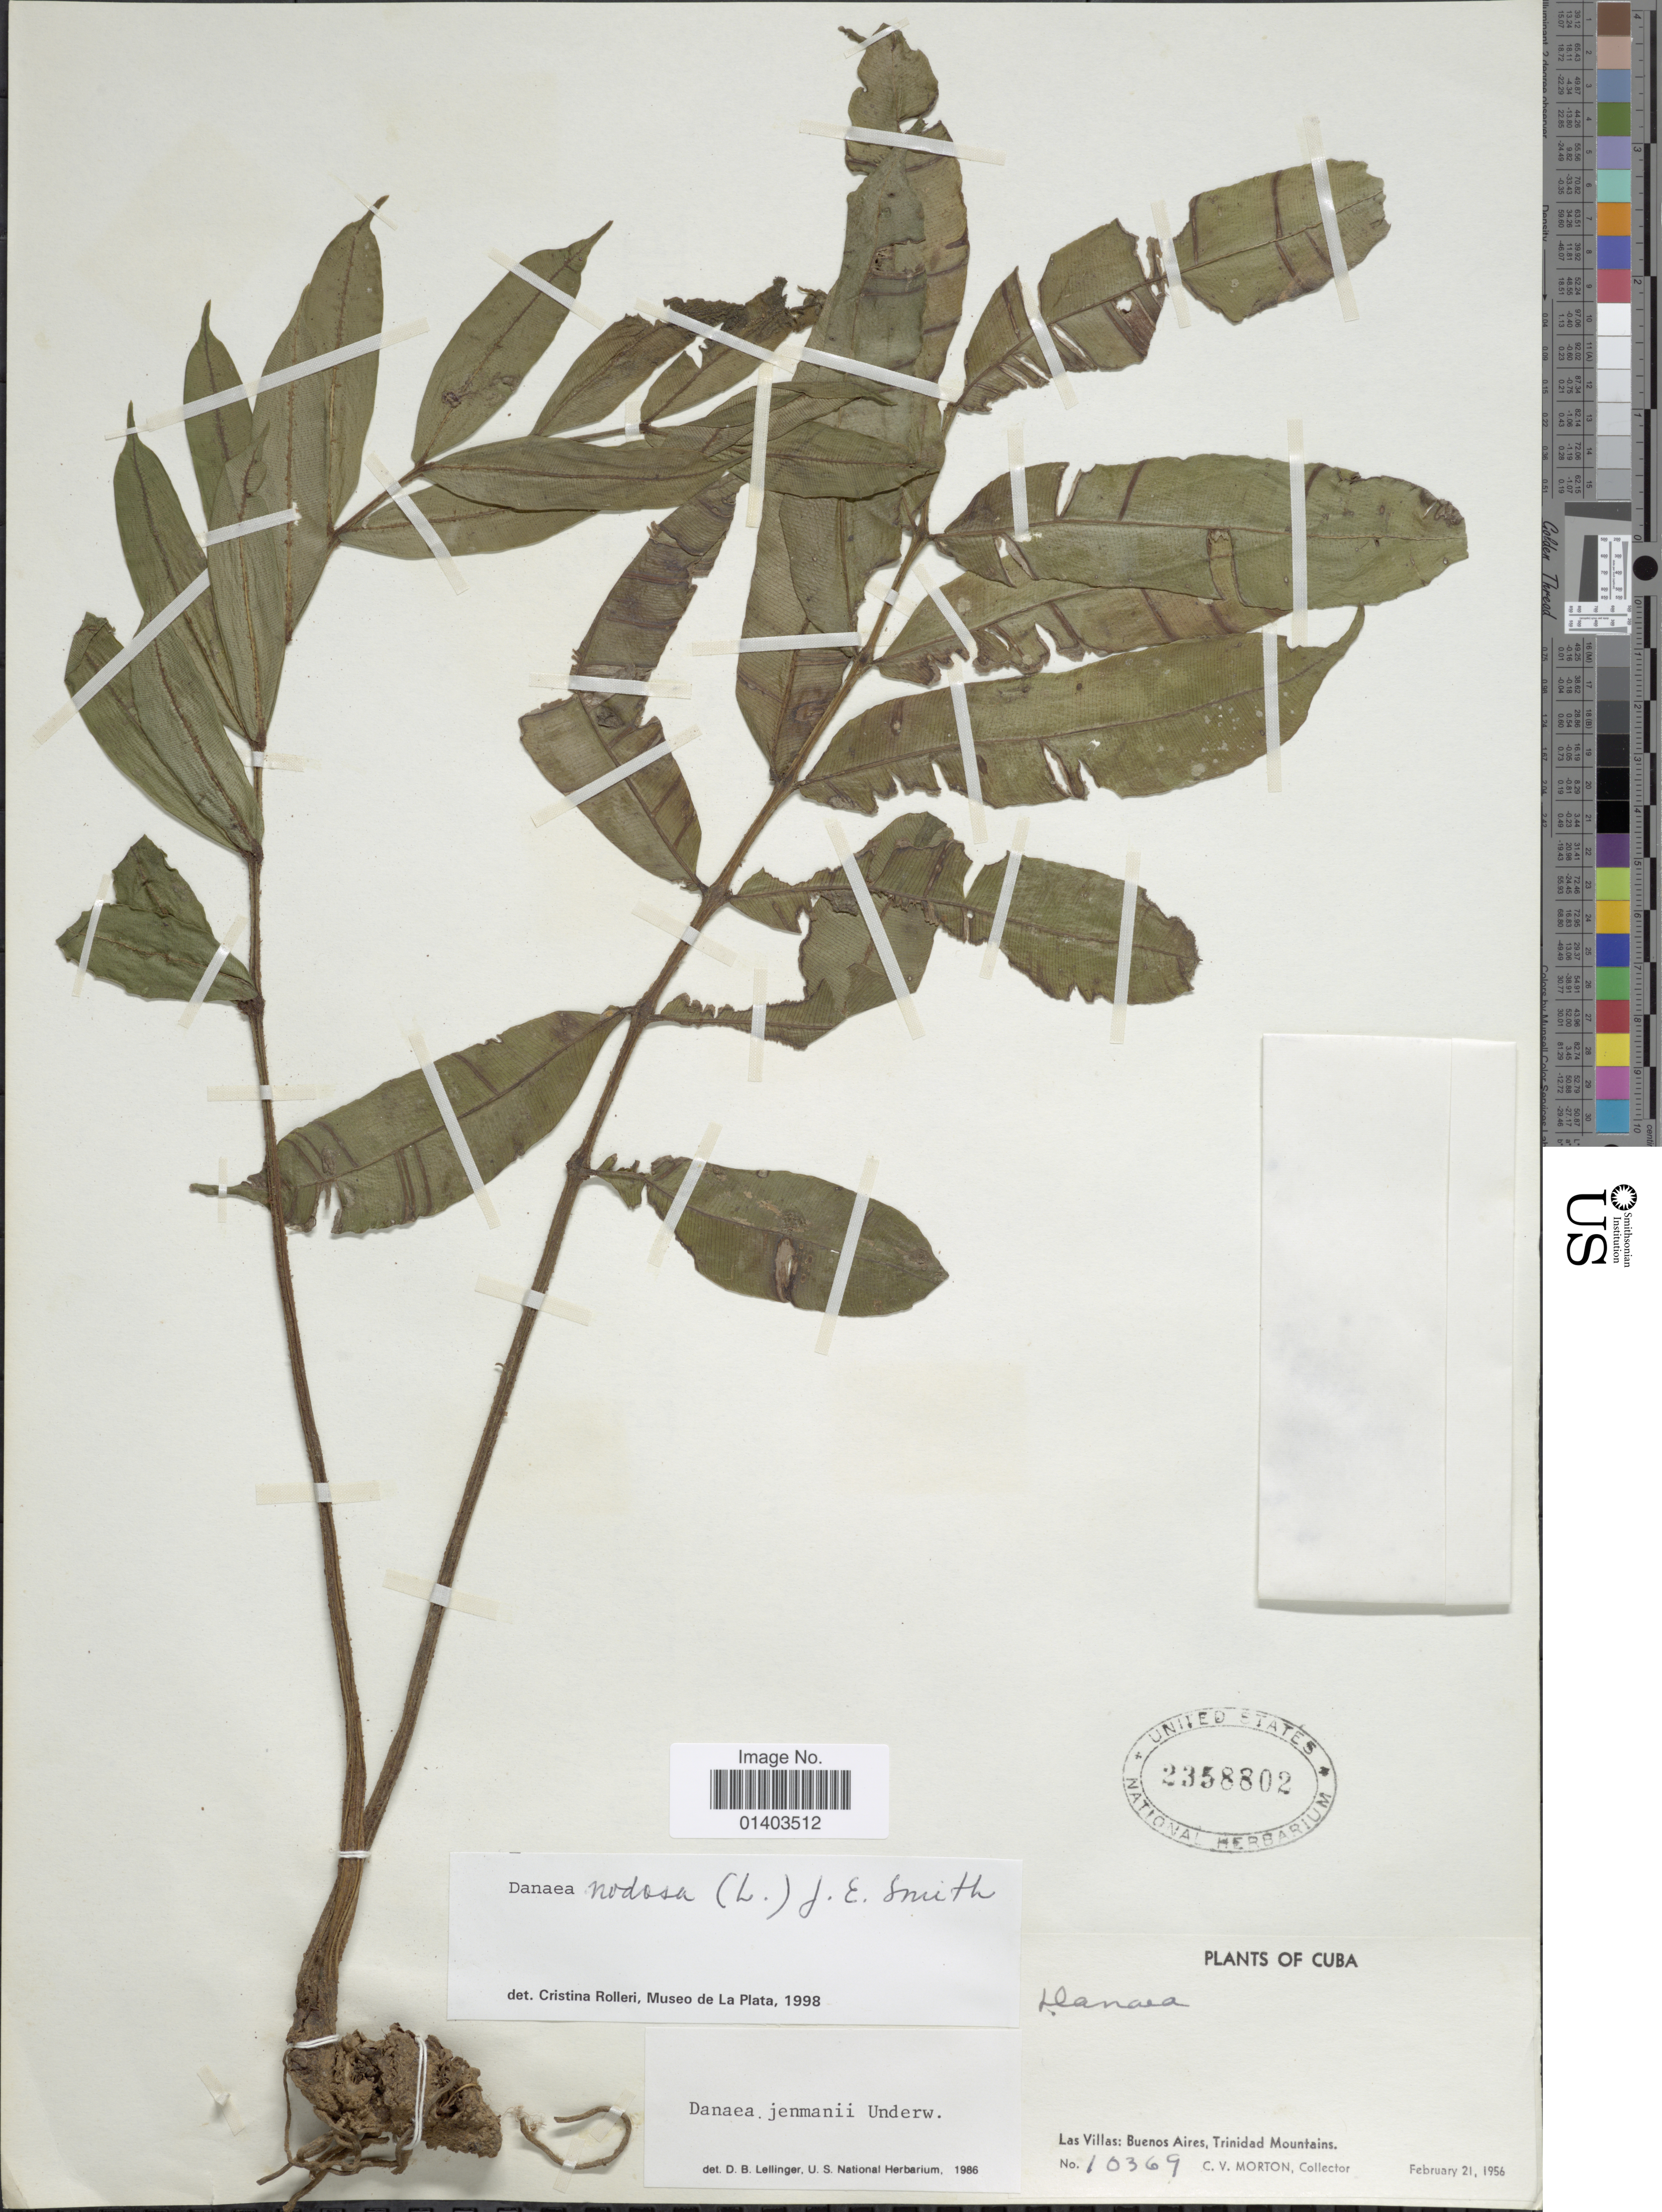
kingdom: Plantae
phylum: Tracheophyta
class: Polypodiopsida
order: Marattiales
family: Marattiaceae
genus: Danaea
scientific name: Danaea nodosa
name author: (L.) Sm.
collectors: C. V. Morton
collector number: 10369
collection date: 1956-02-21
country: Cuba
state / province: Las Villas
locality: Buenos Aires, Trinidad Mountains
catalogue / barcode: US 2358802